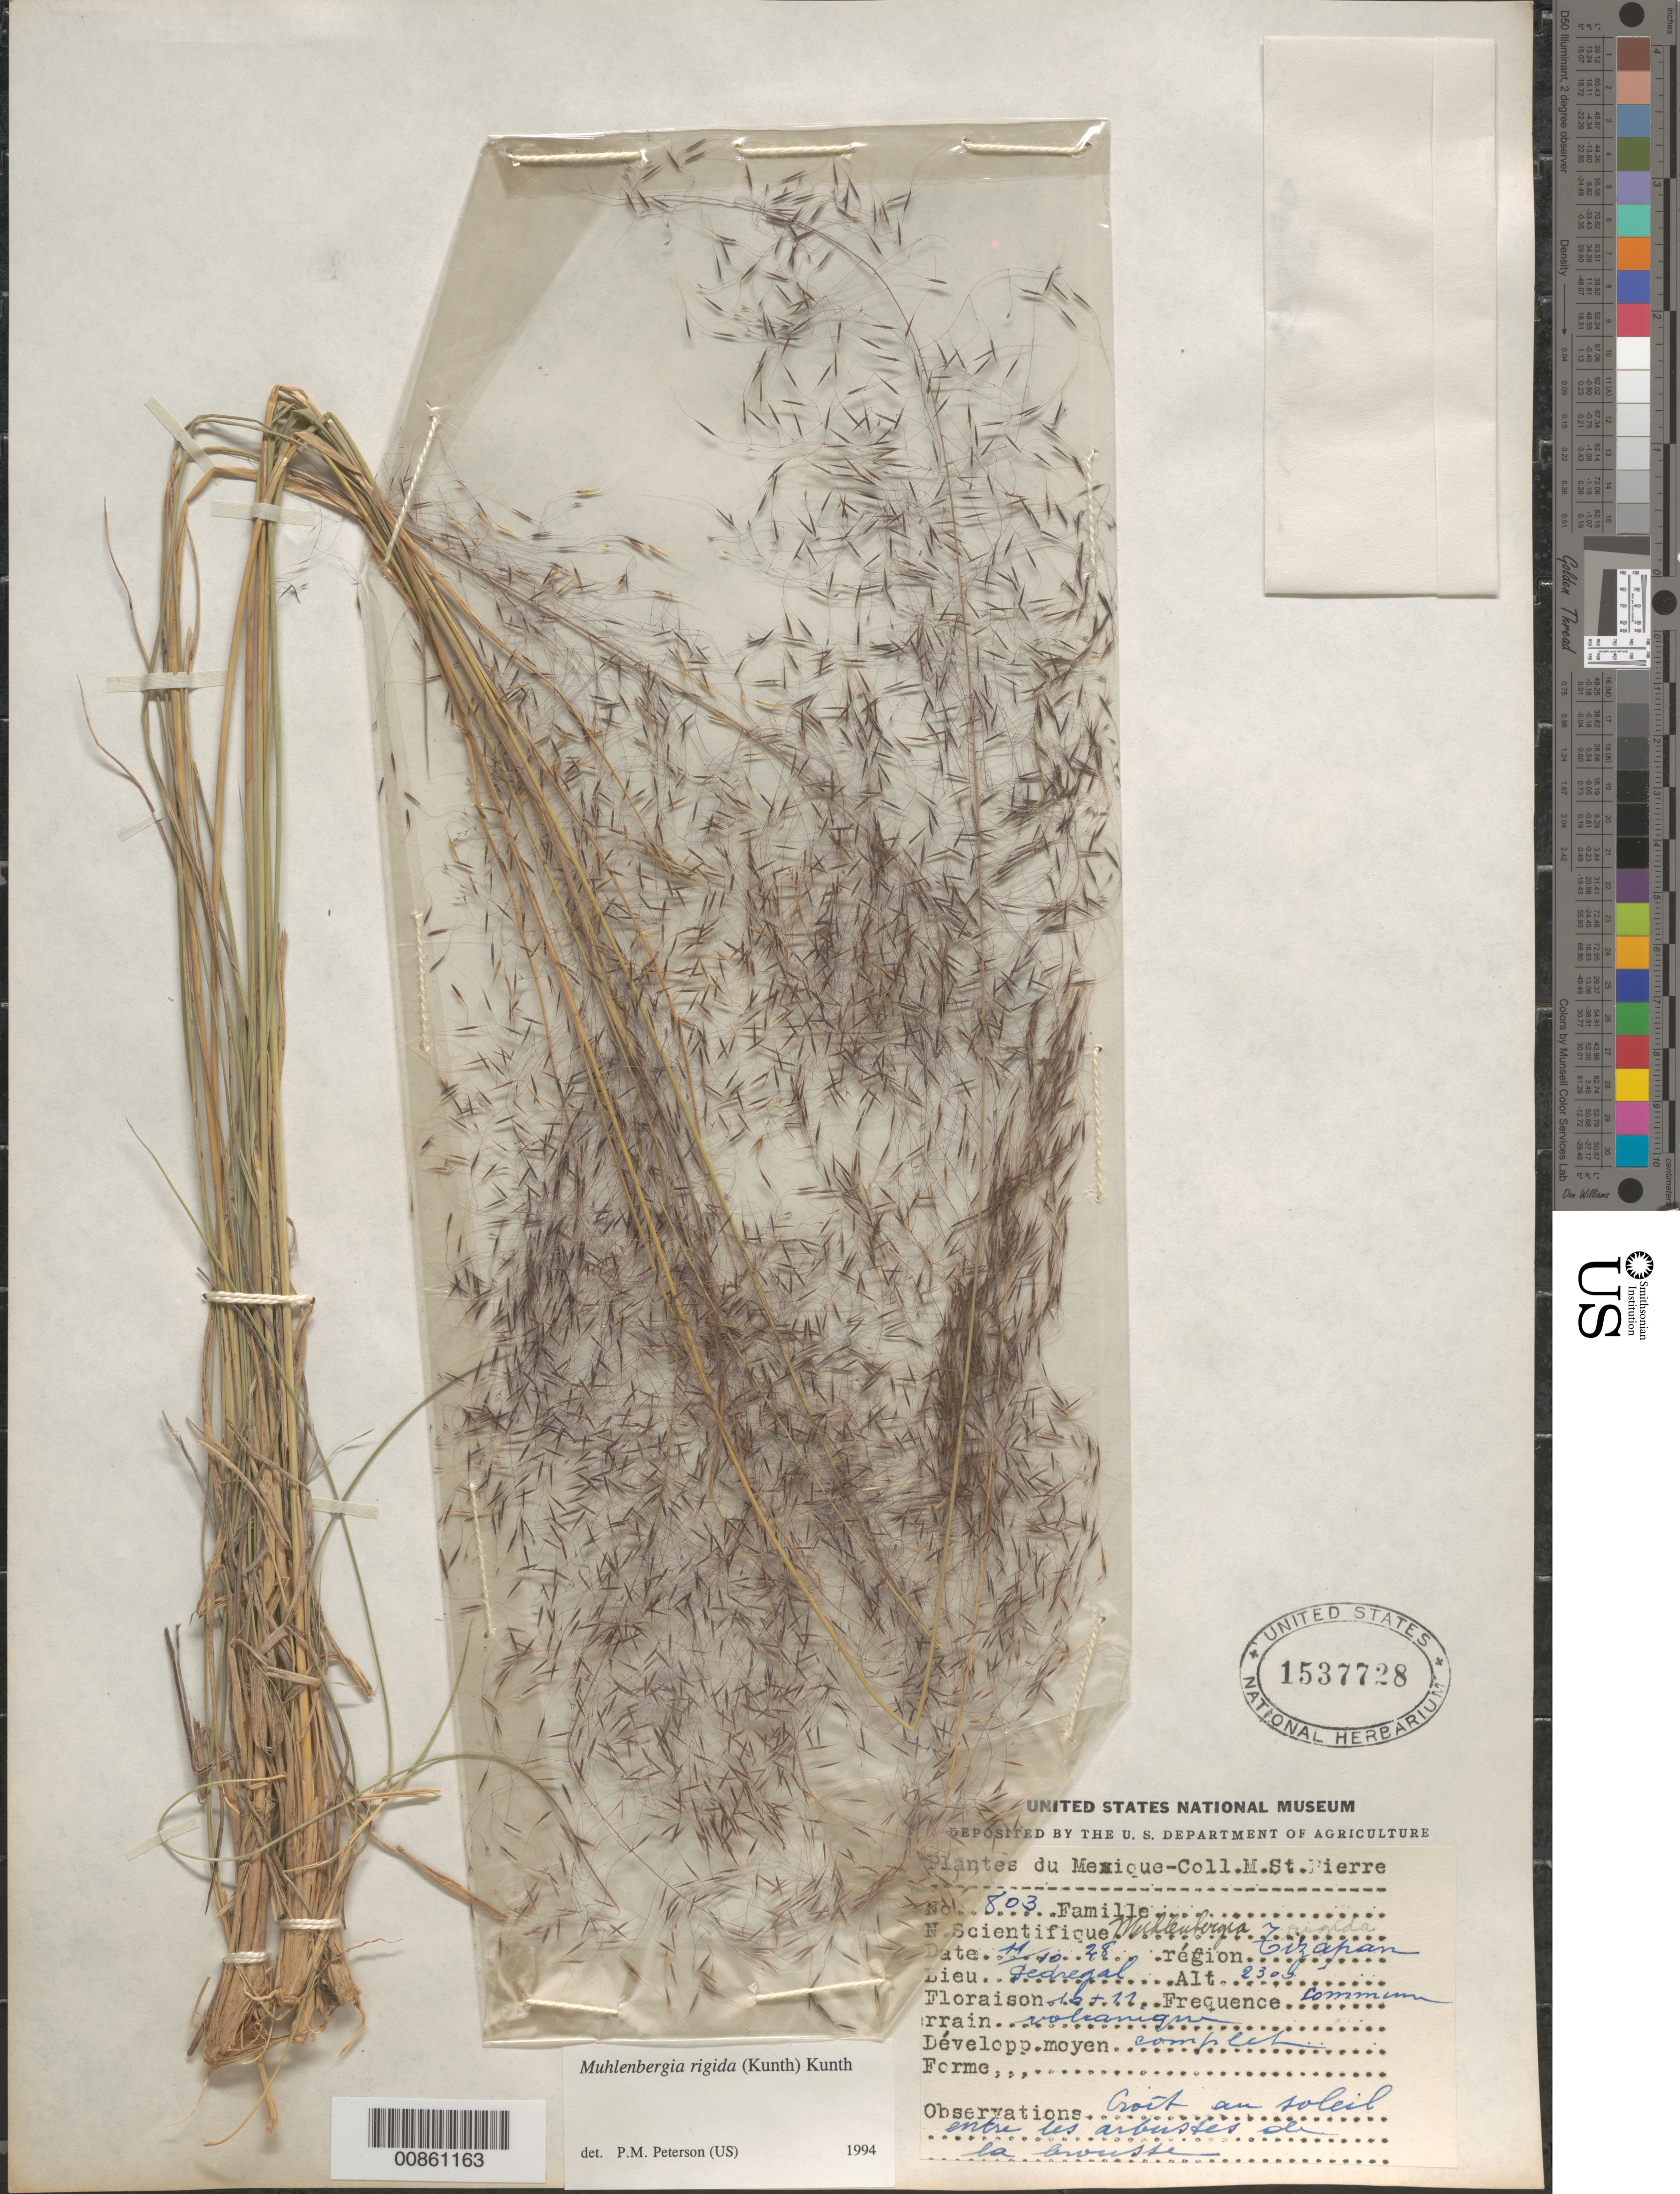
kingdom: Plantae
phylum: Tracheophyta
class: Liliopsida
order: Poales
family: Poaceae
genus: Muhlenbergia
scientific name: Muhlenbergia rigida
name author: (Kunth) Kunth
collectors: M. Saint-Pierre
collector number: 803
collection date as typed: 11 Oct 1928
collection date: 1928-10-11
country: Mexico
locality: Tizapan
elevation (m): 2300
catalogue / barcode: US 1537728